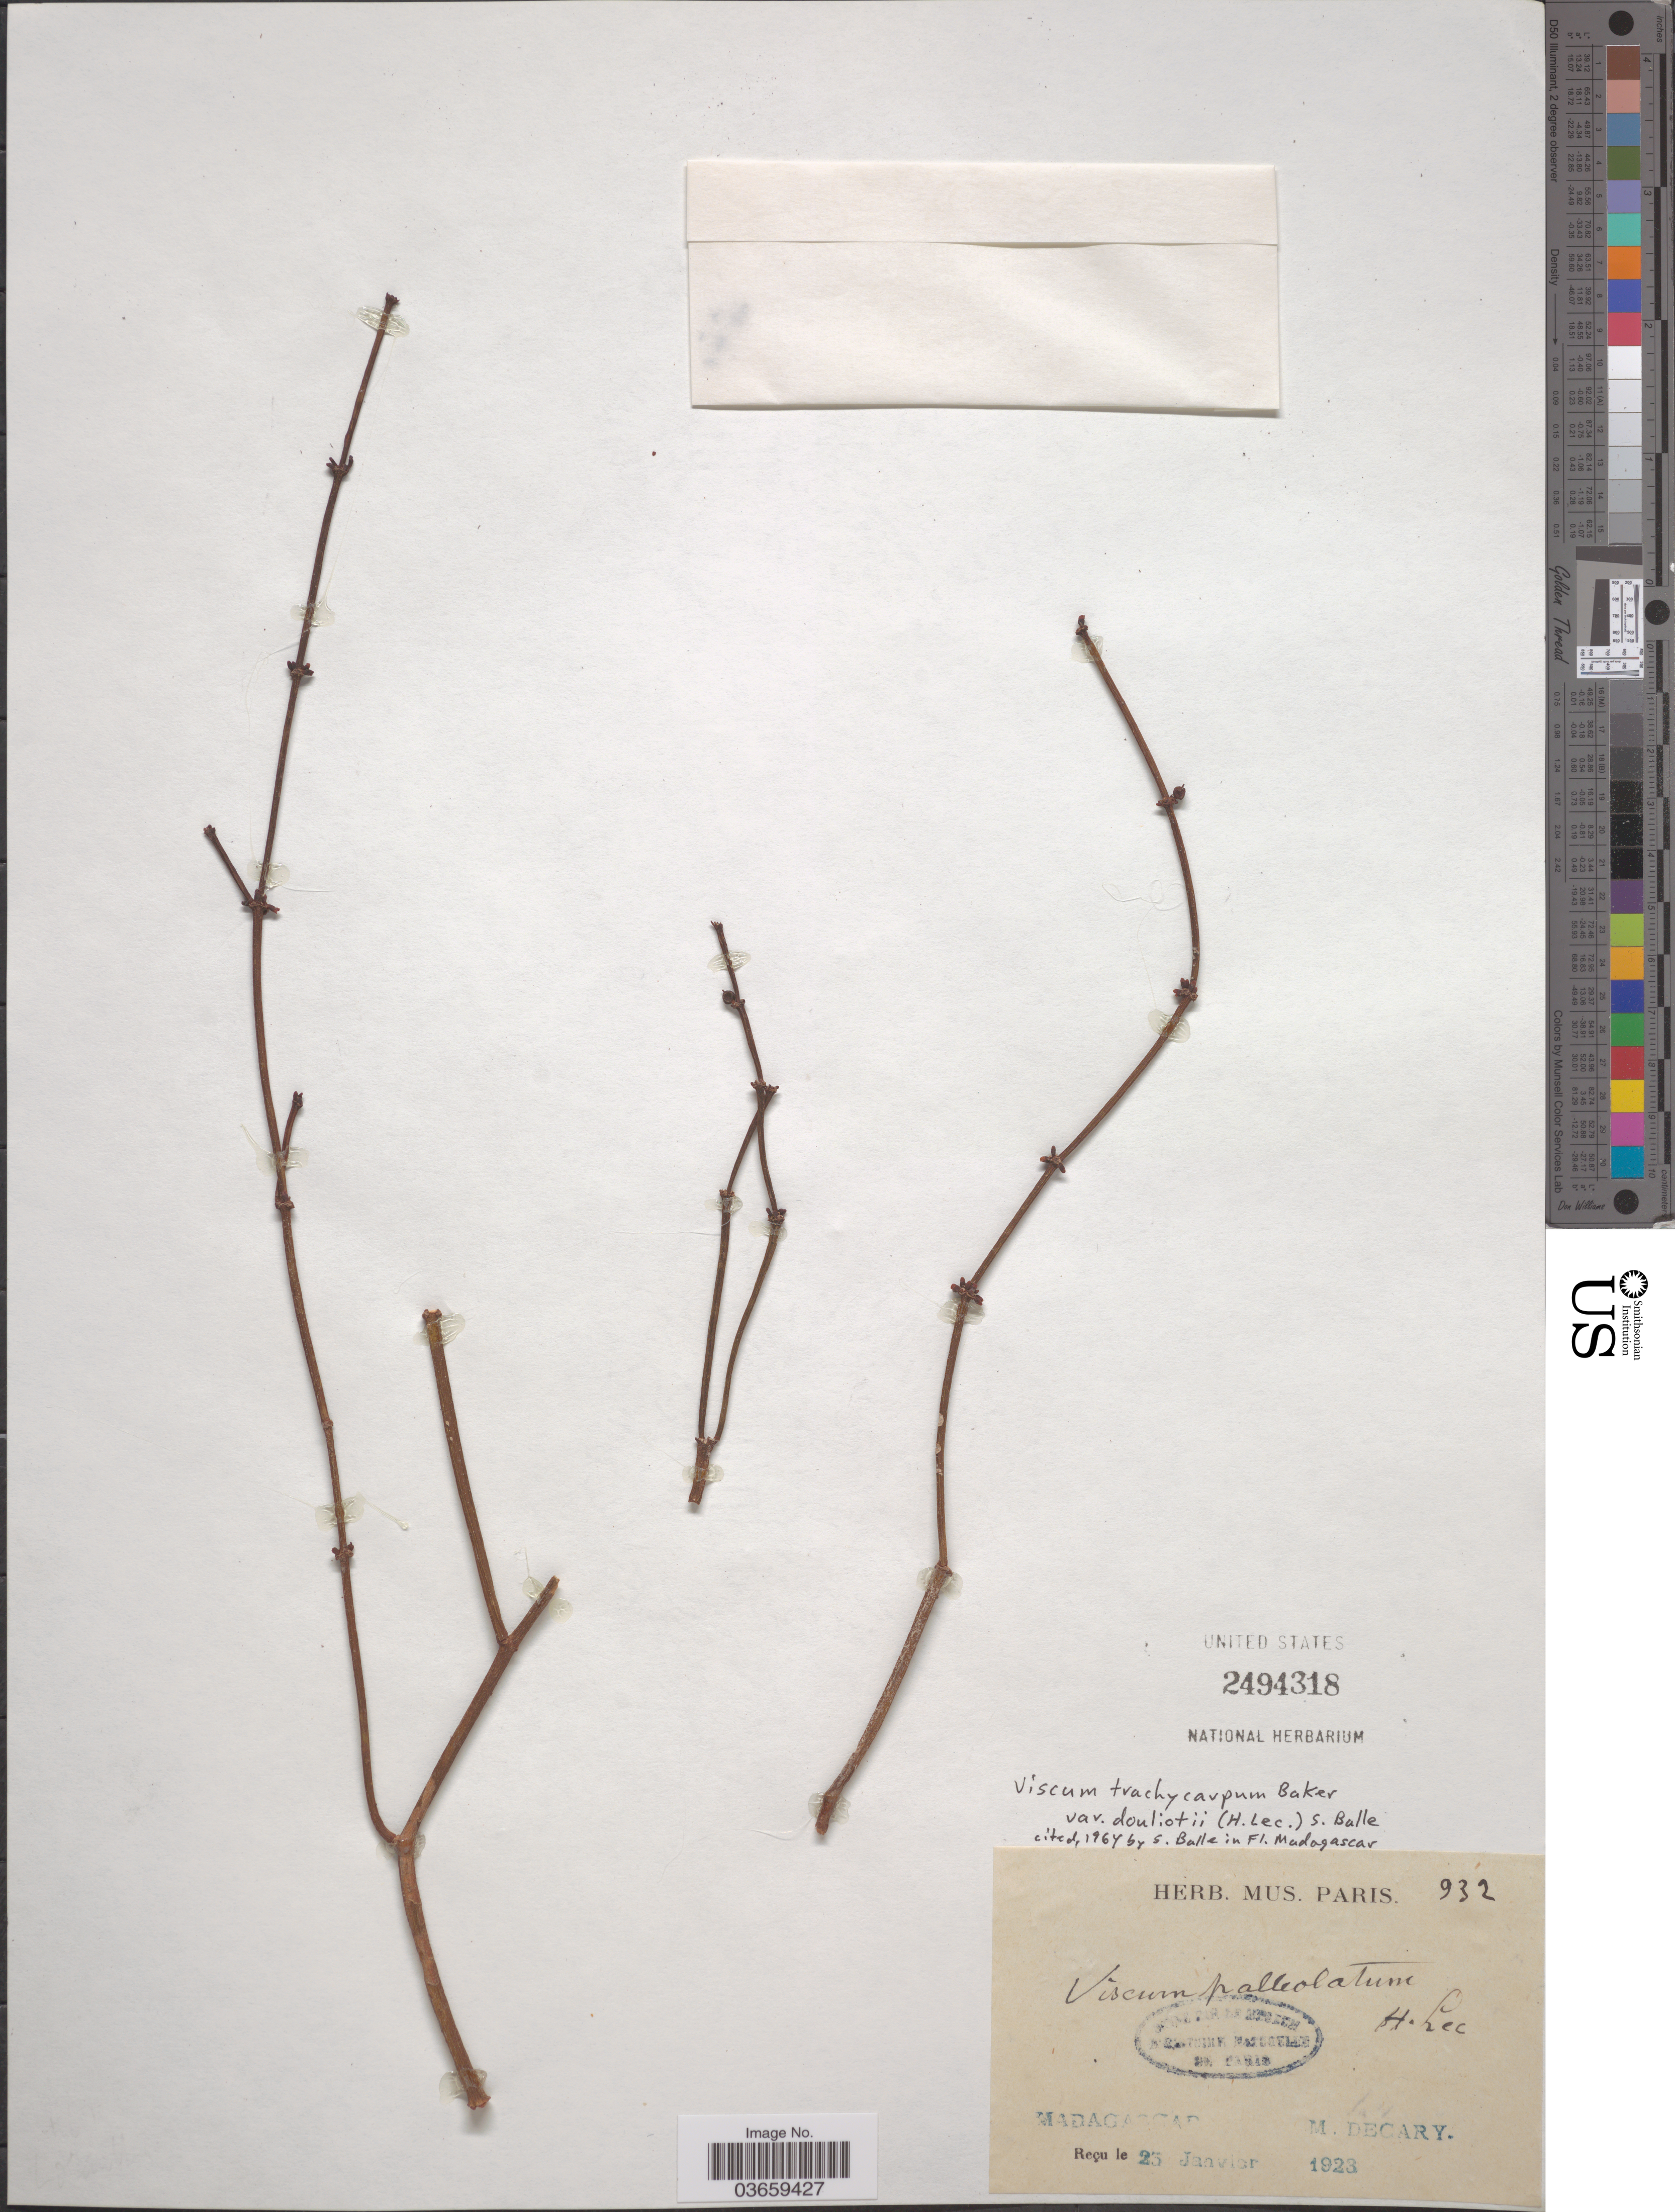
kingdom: Plantae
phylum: Tracheophyta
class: Magnoliopsida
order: Santalales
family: Viscaceae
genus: Viscum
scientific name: Viscum trachycarpum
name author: Baker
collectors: R. Decary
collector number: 932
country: Madagascar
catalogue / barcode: US 2494318